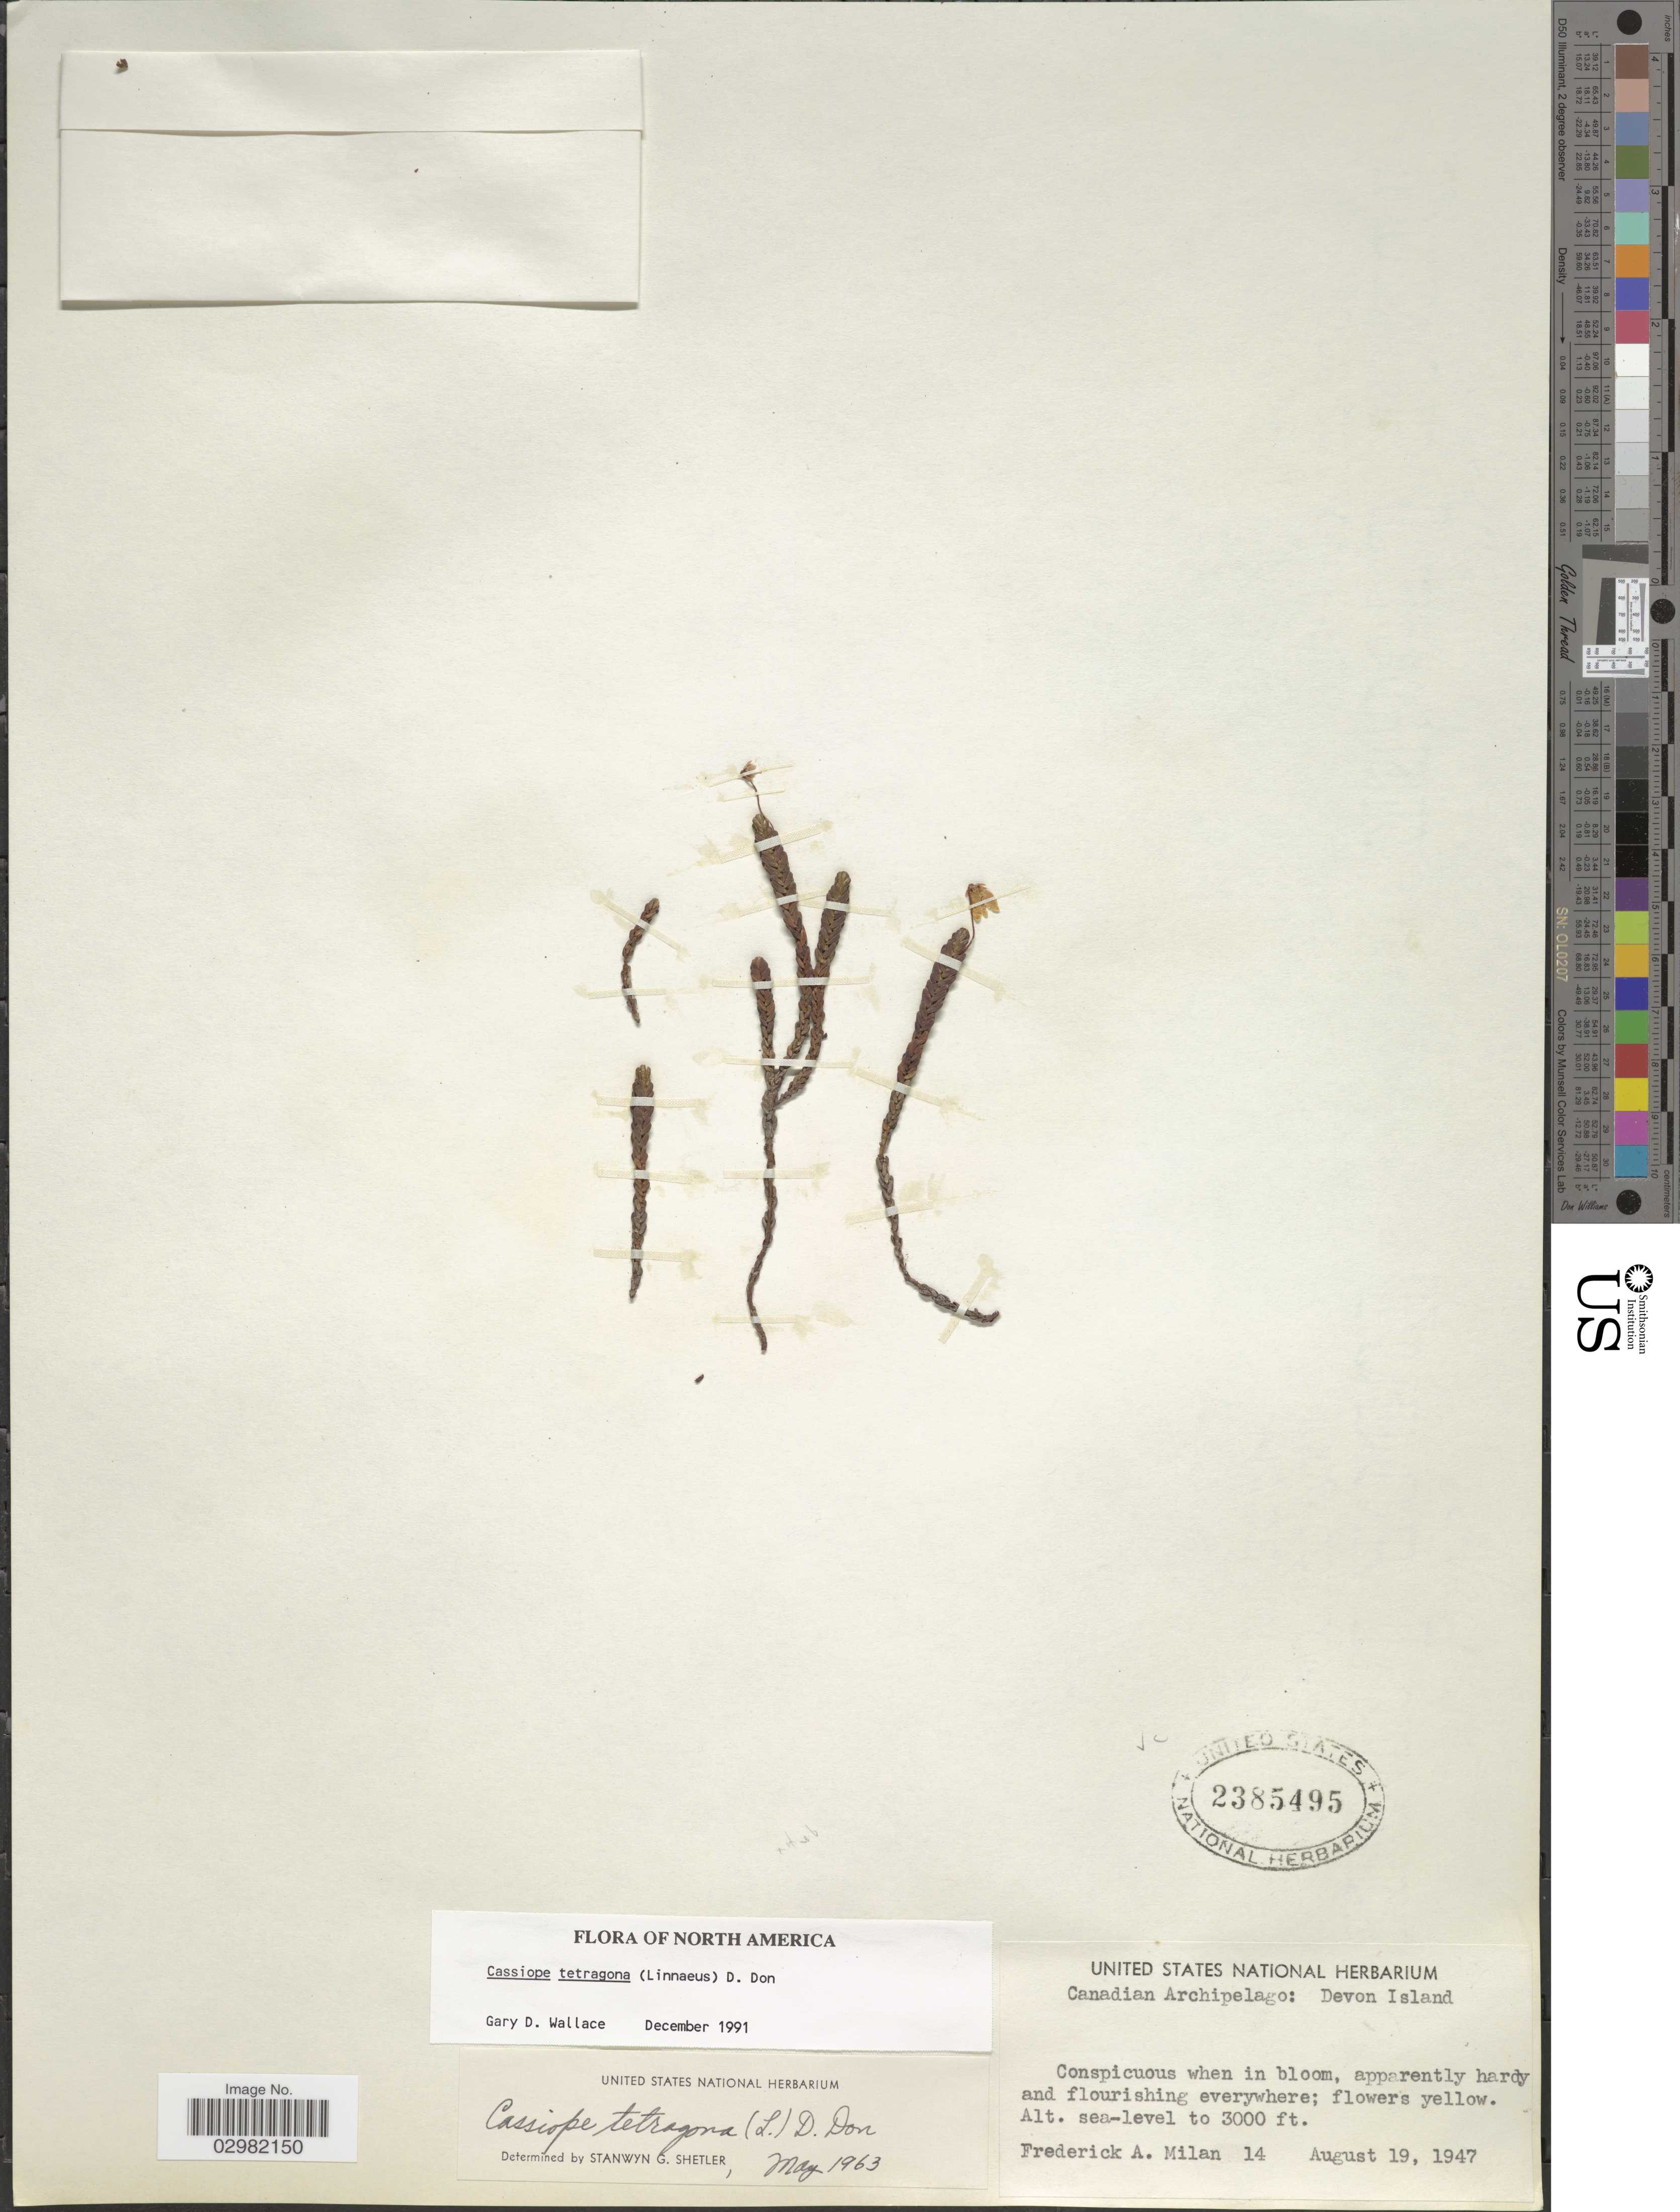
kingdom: Plantae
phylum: Tracheophyta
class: Magnoliopsida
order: Ericales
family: Ericaceae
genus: Cassiope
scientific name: Cassiope tetragona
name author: (L.) D. Don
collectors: F. Milan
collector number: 14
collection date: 1947-08-19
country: Canada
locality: Canadian Archipelago: Devon Island.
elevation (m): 0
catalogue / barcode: US 2385495